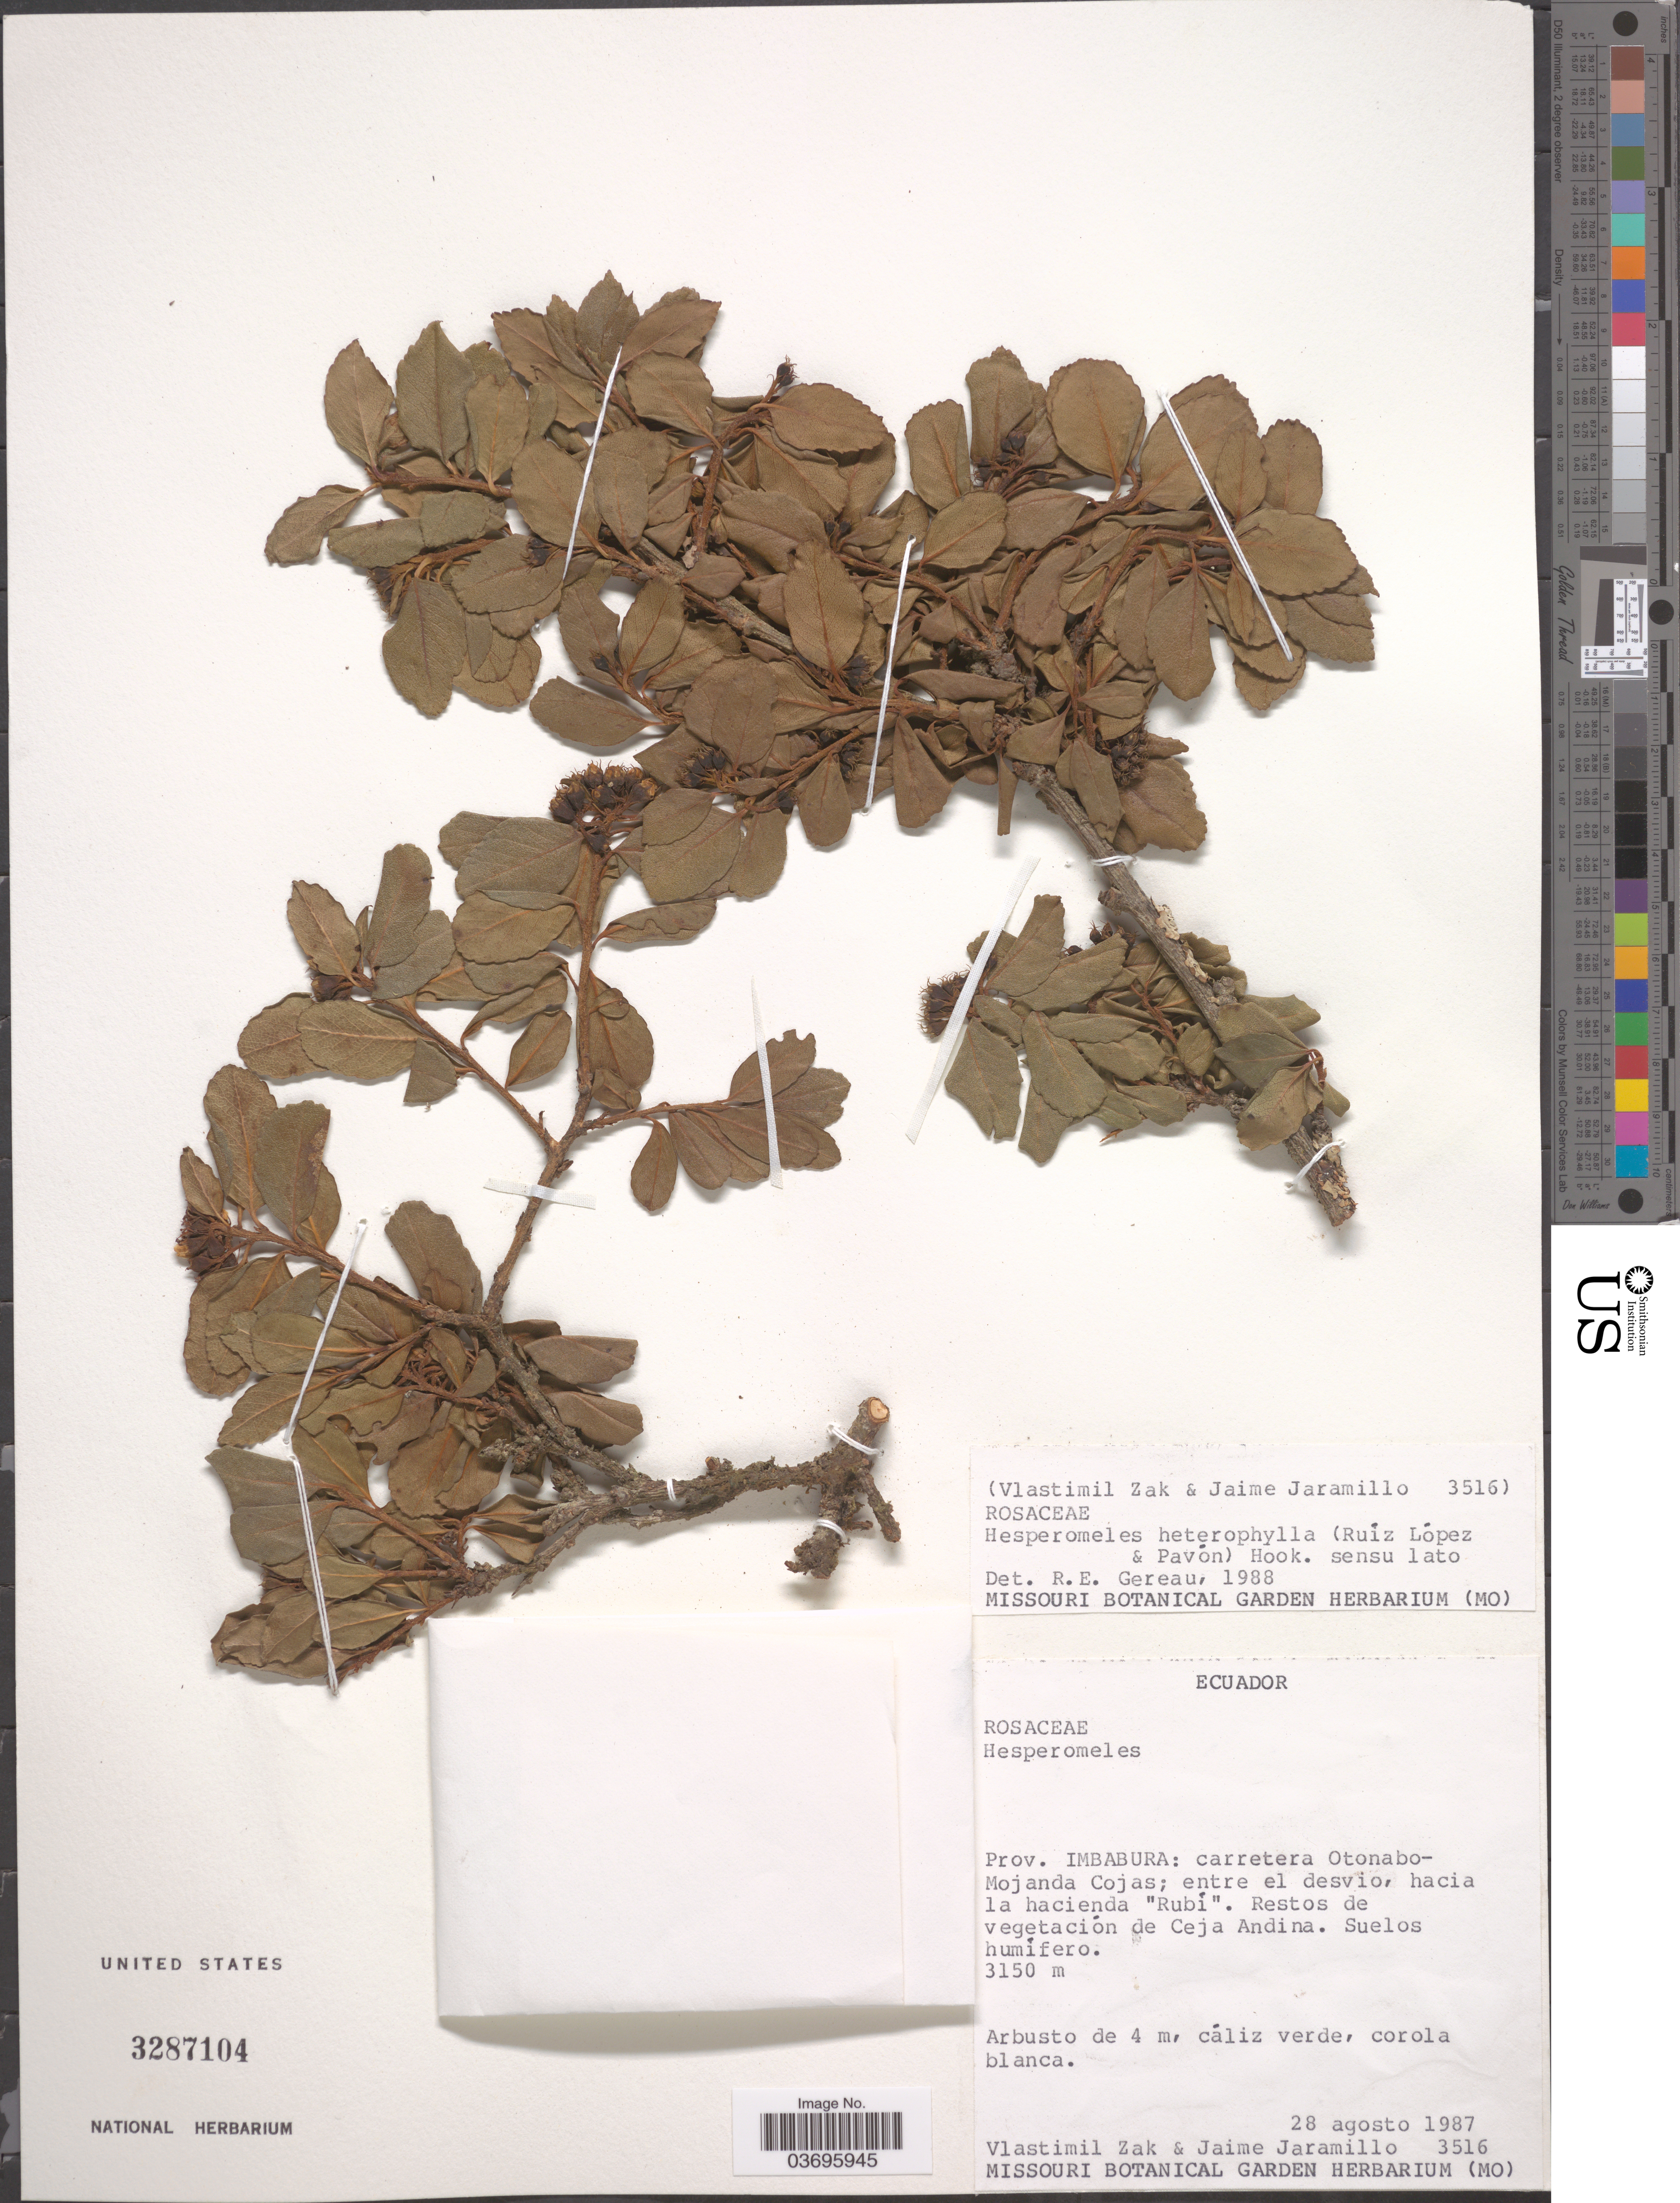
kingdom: Plantae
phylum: Tracheophyta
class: Magnoliopsida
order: Rosales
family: Rosaceae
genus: Hesperomeles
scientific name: Hesperomeles heterophylla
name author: (Ruiz & Pav.) Hook.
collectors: V. Zak & J. Jaramillo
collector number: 3516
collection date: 1987-08-28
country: Ecuador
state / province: Imbabura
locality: Carretera Otonabo-Mojanda Cojas; entre el desvio, hacia la hacienda "Rubí". Restos de vegetación de Ceja Andina.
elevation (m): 3150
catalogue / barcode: US 3287104